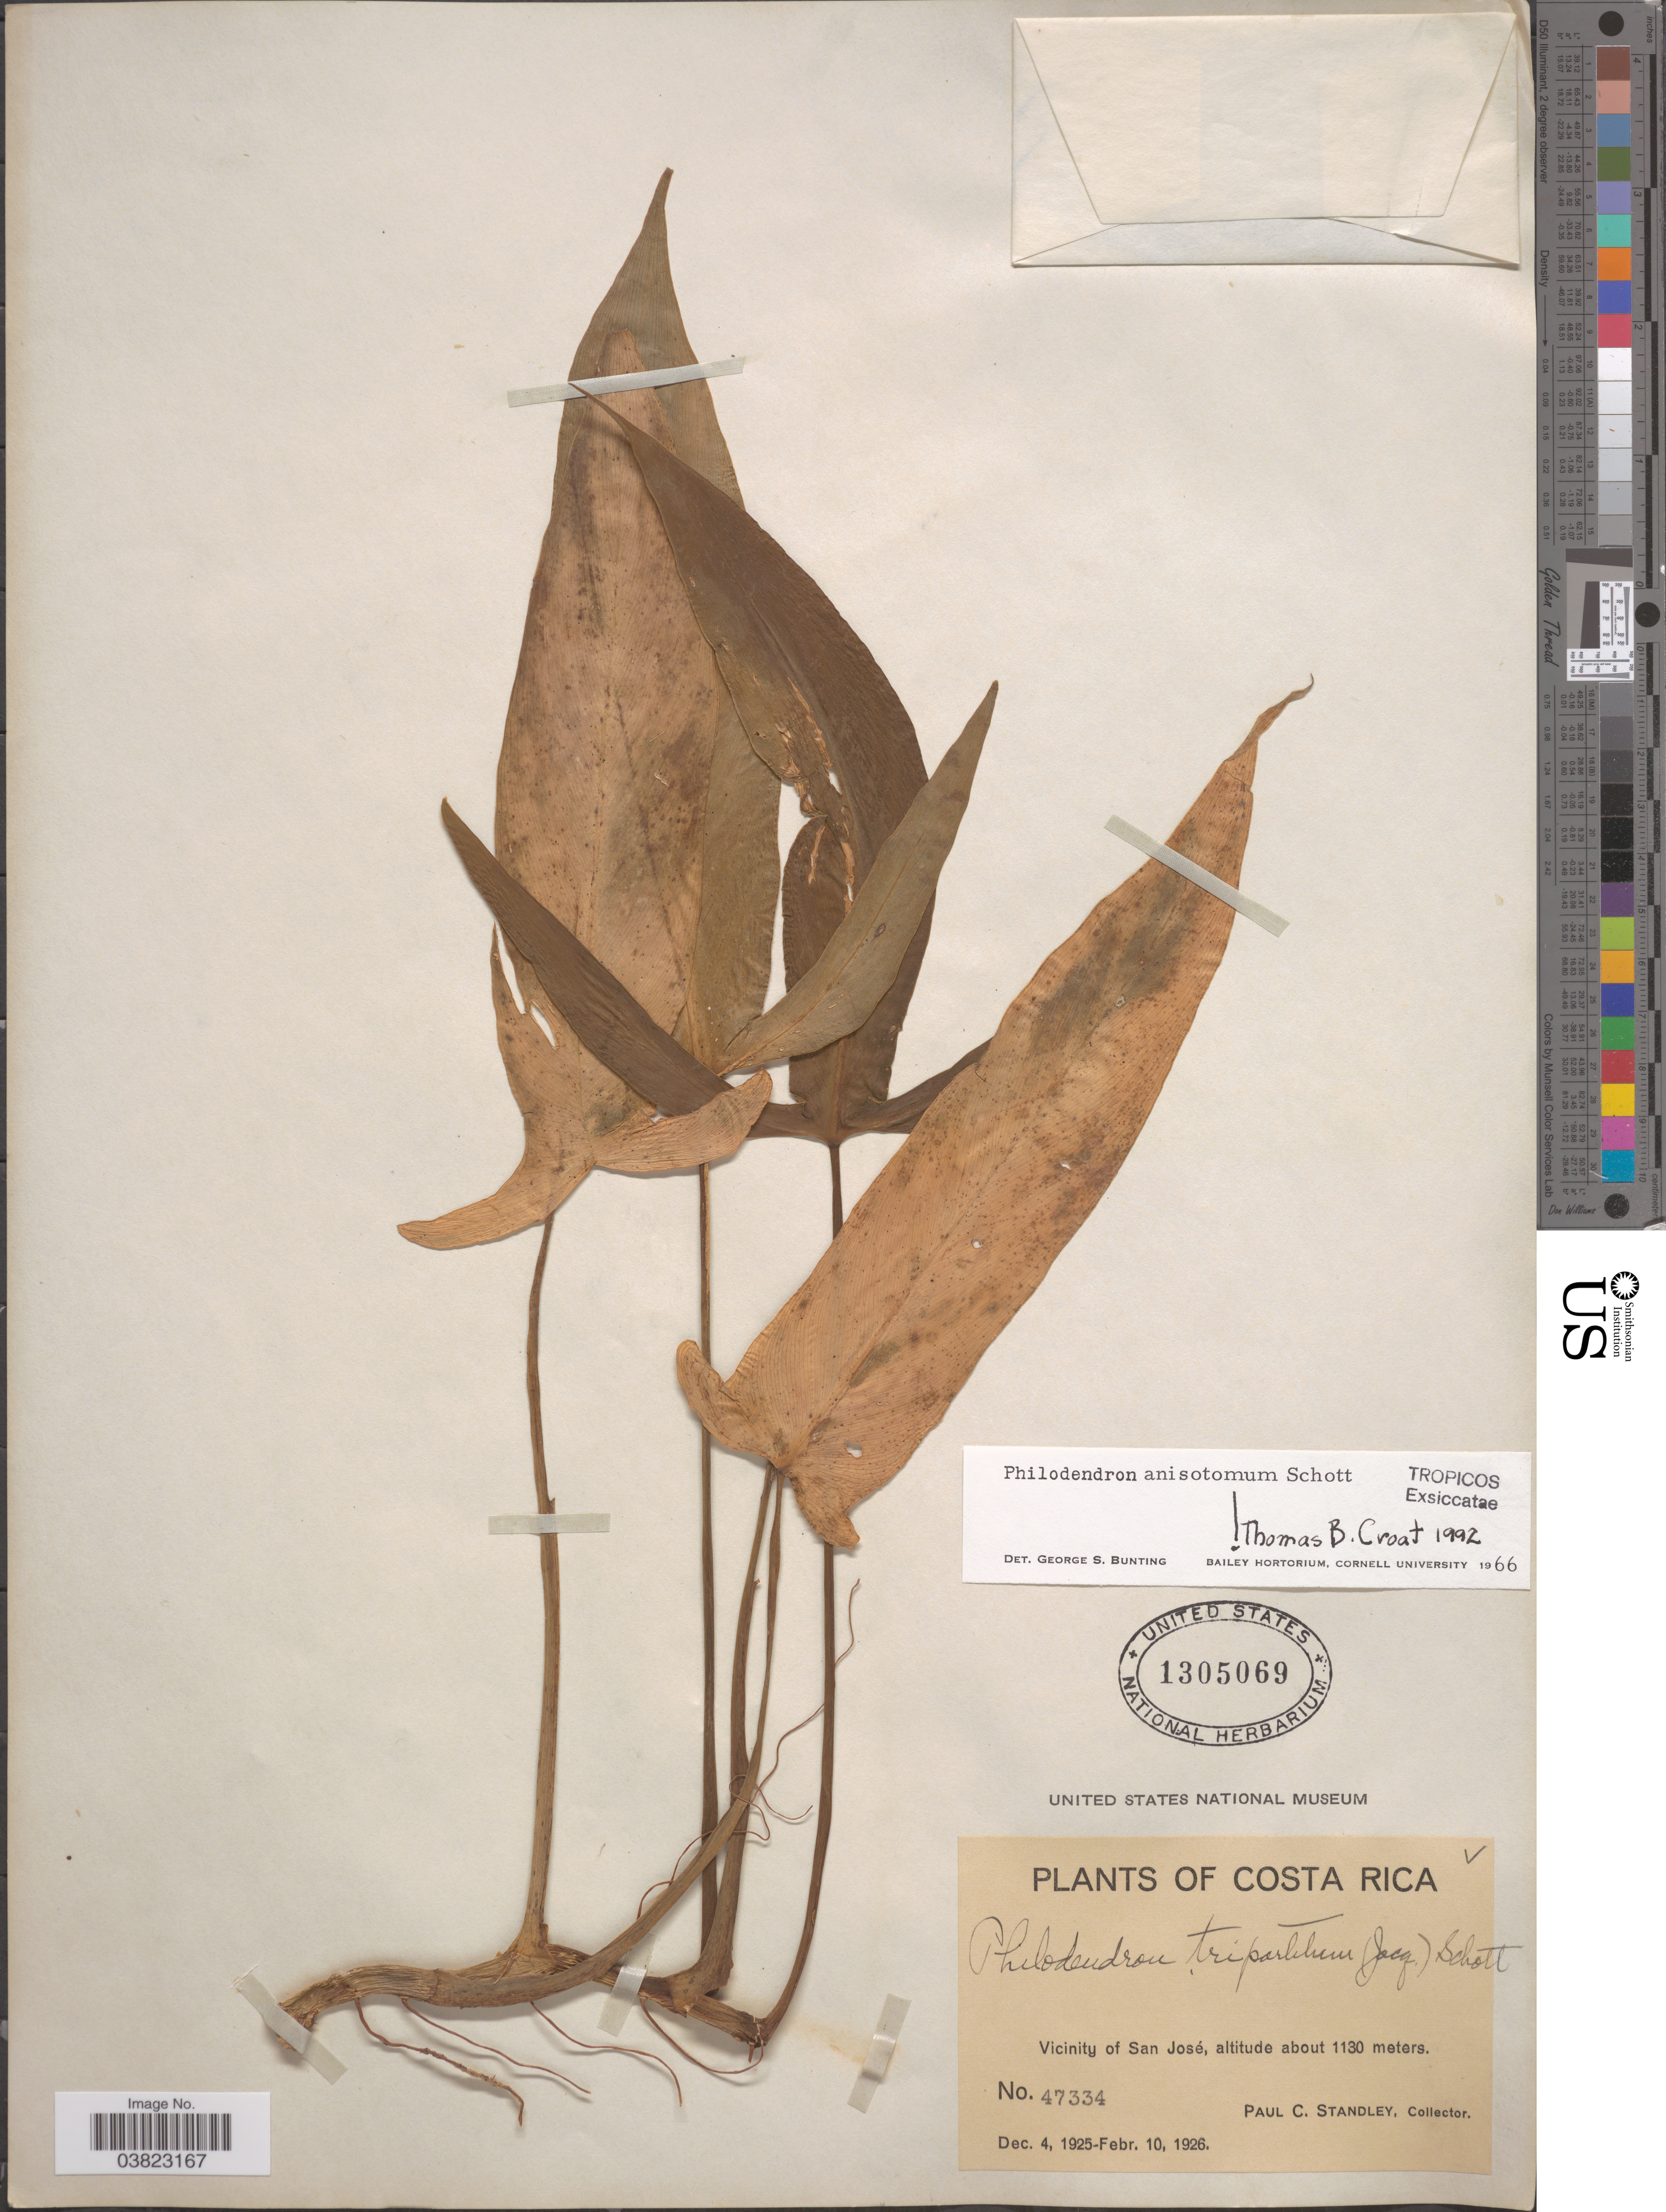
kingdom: Plantae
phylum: Tracheophyta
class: Liliopsida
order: Alismatales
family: Araceae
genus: Philodendron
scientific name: Philodendron anisotomum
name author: Schott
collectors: P. C. Standley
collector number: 47334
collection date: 1925-12-04/1926-02-10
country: Costa Rica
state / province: San José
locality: Vicinity of San José.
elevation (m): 1130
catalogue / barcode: US 1305069